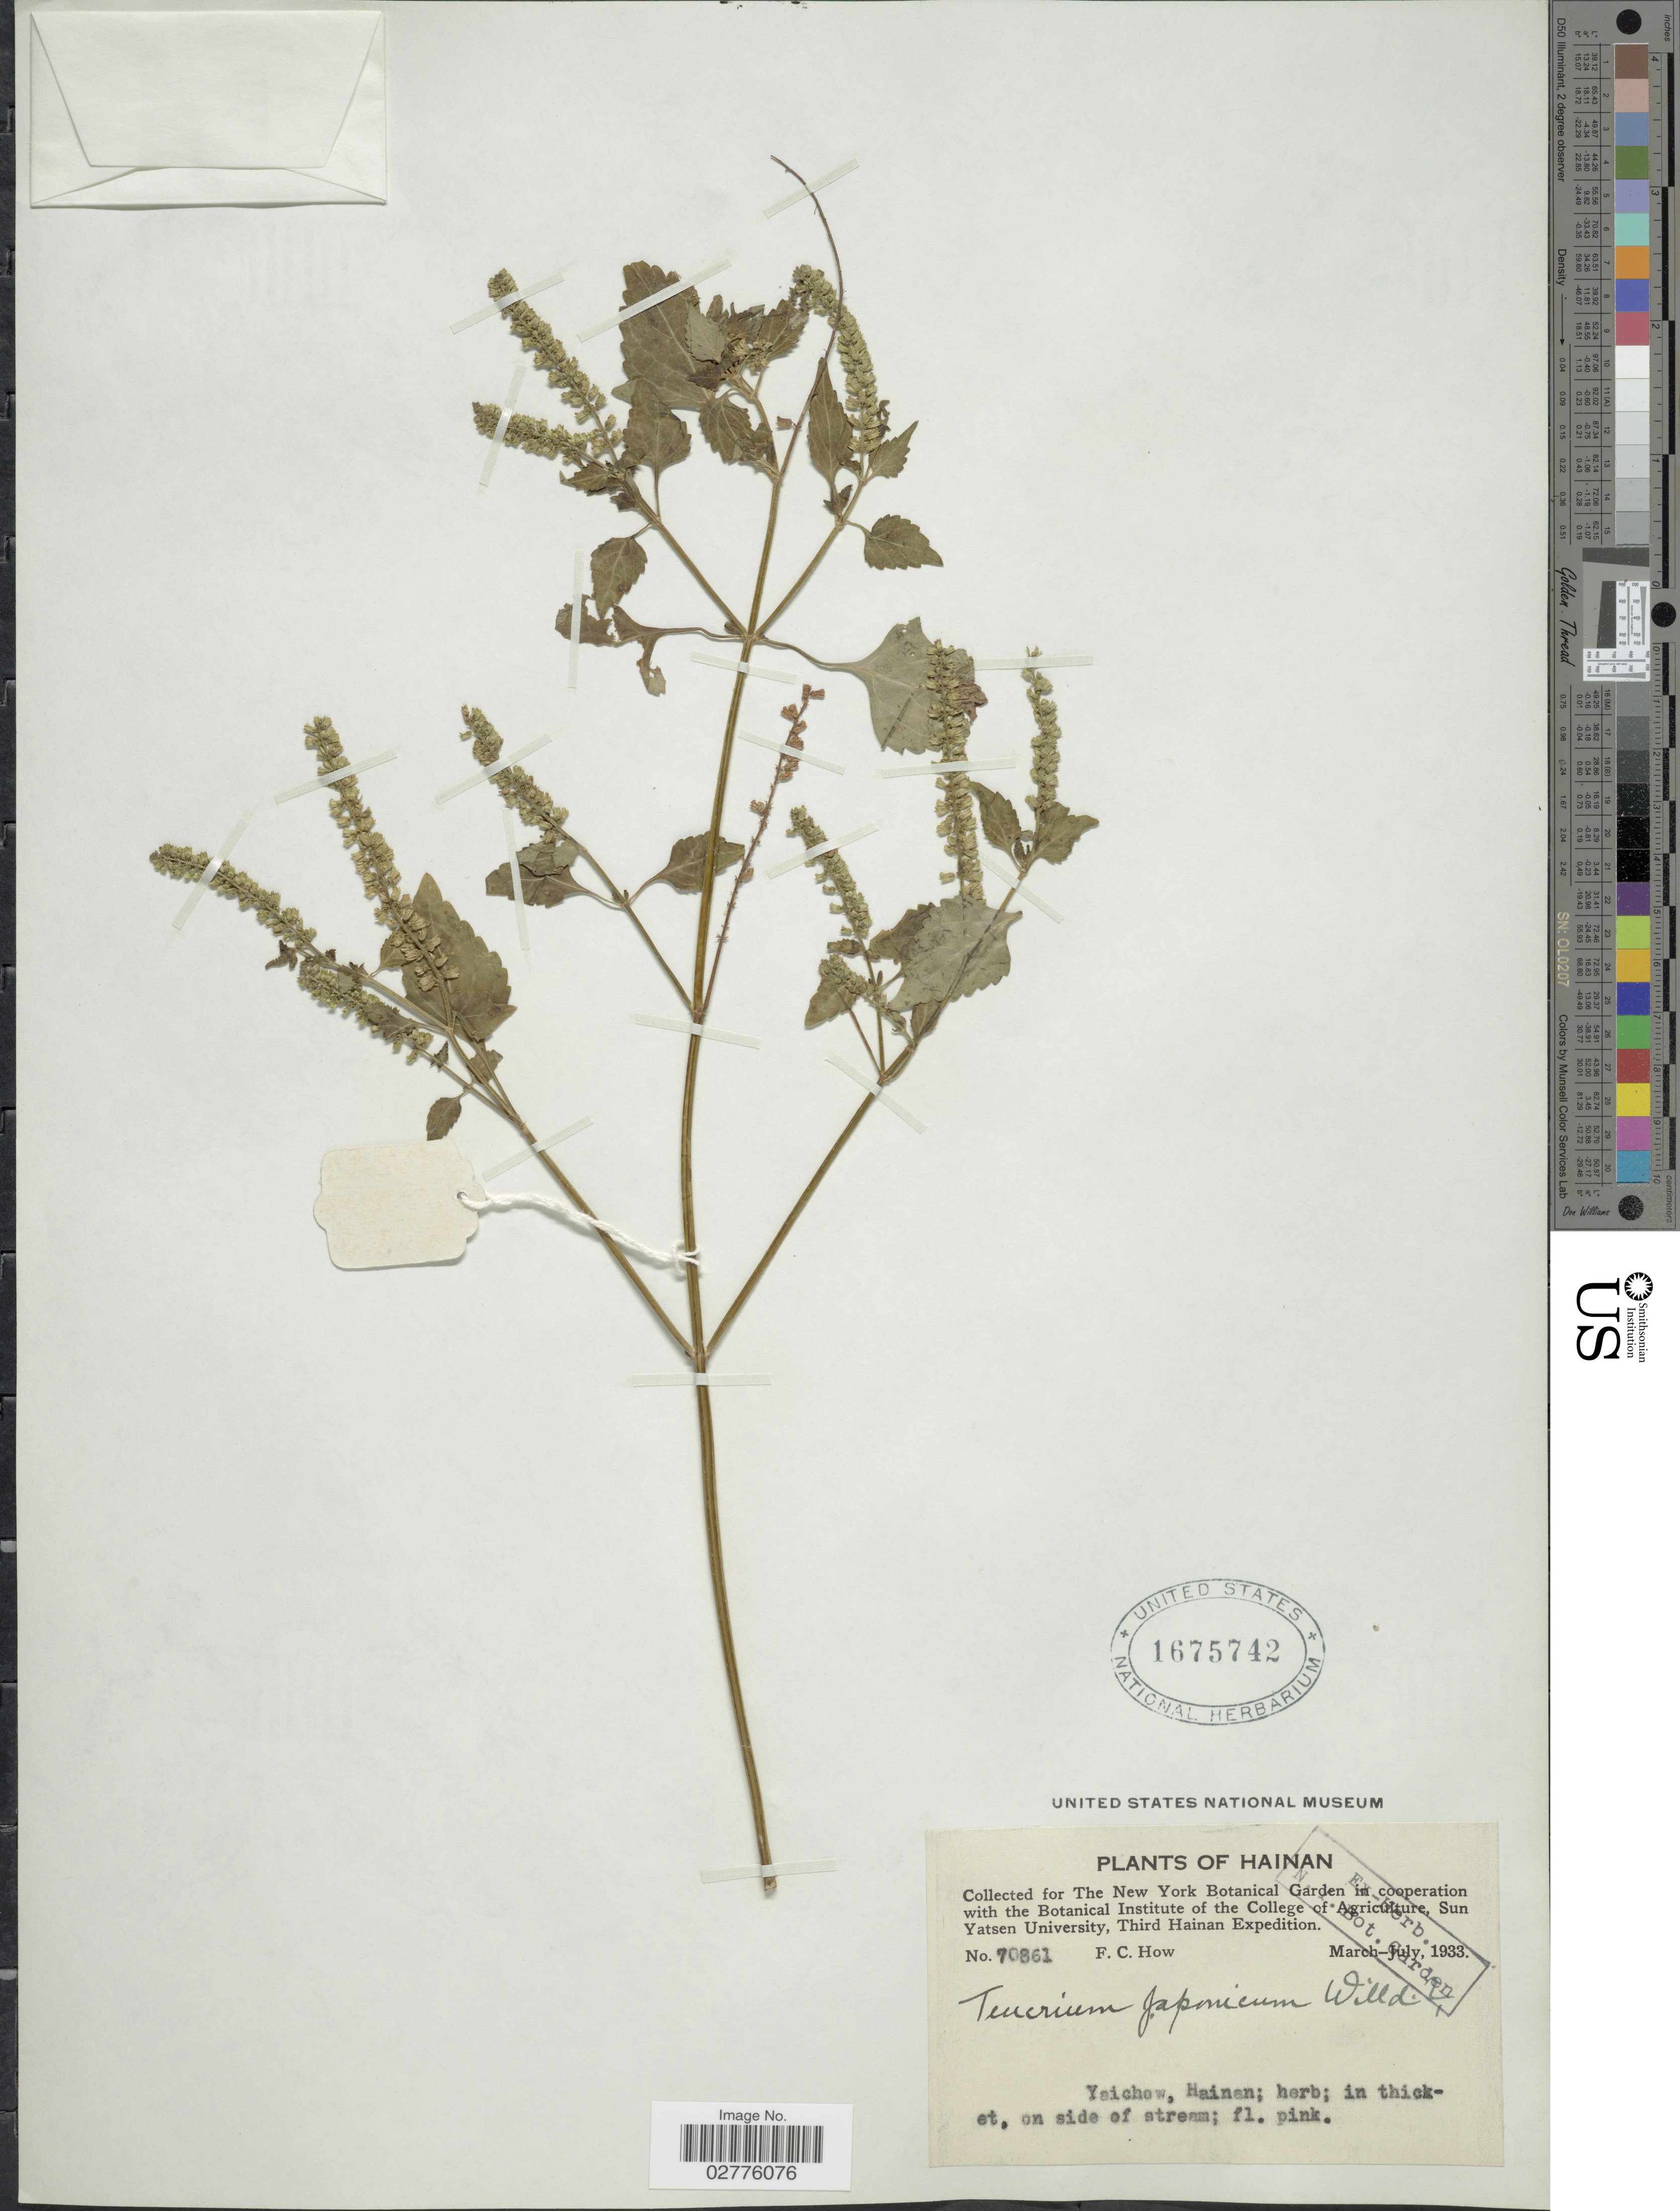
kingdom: Plantae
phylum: Tracheophyta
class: Magnoliopsida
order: Lamiales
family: Lamiaceae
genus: Teucrium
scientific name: Teucrium japonicum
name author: Houtt.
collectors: F. C. How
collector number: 70861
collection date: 1933-03/1933-07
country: China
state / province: Hainan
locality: Yaichow.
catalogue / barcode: US 1675742